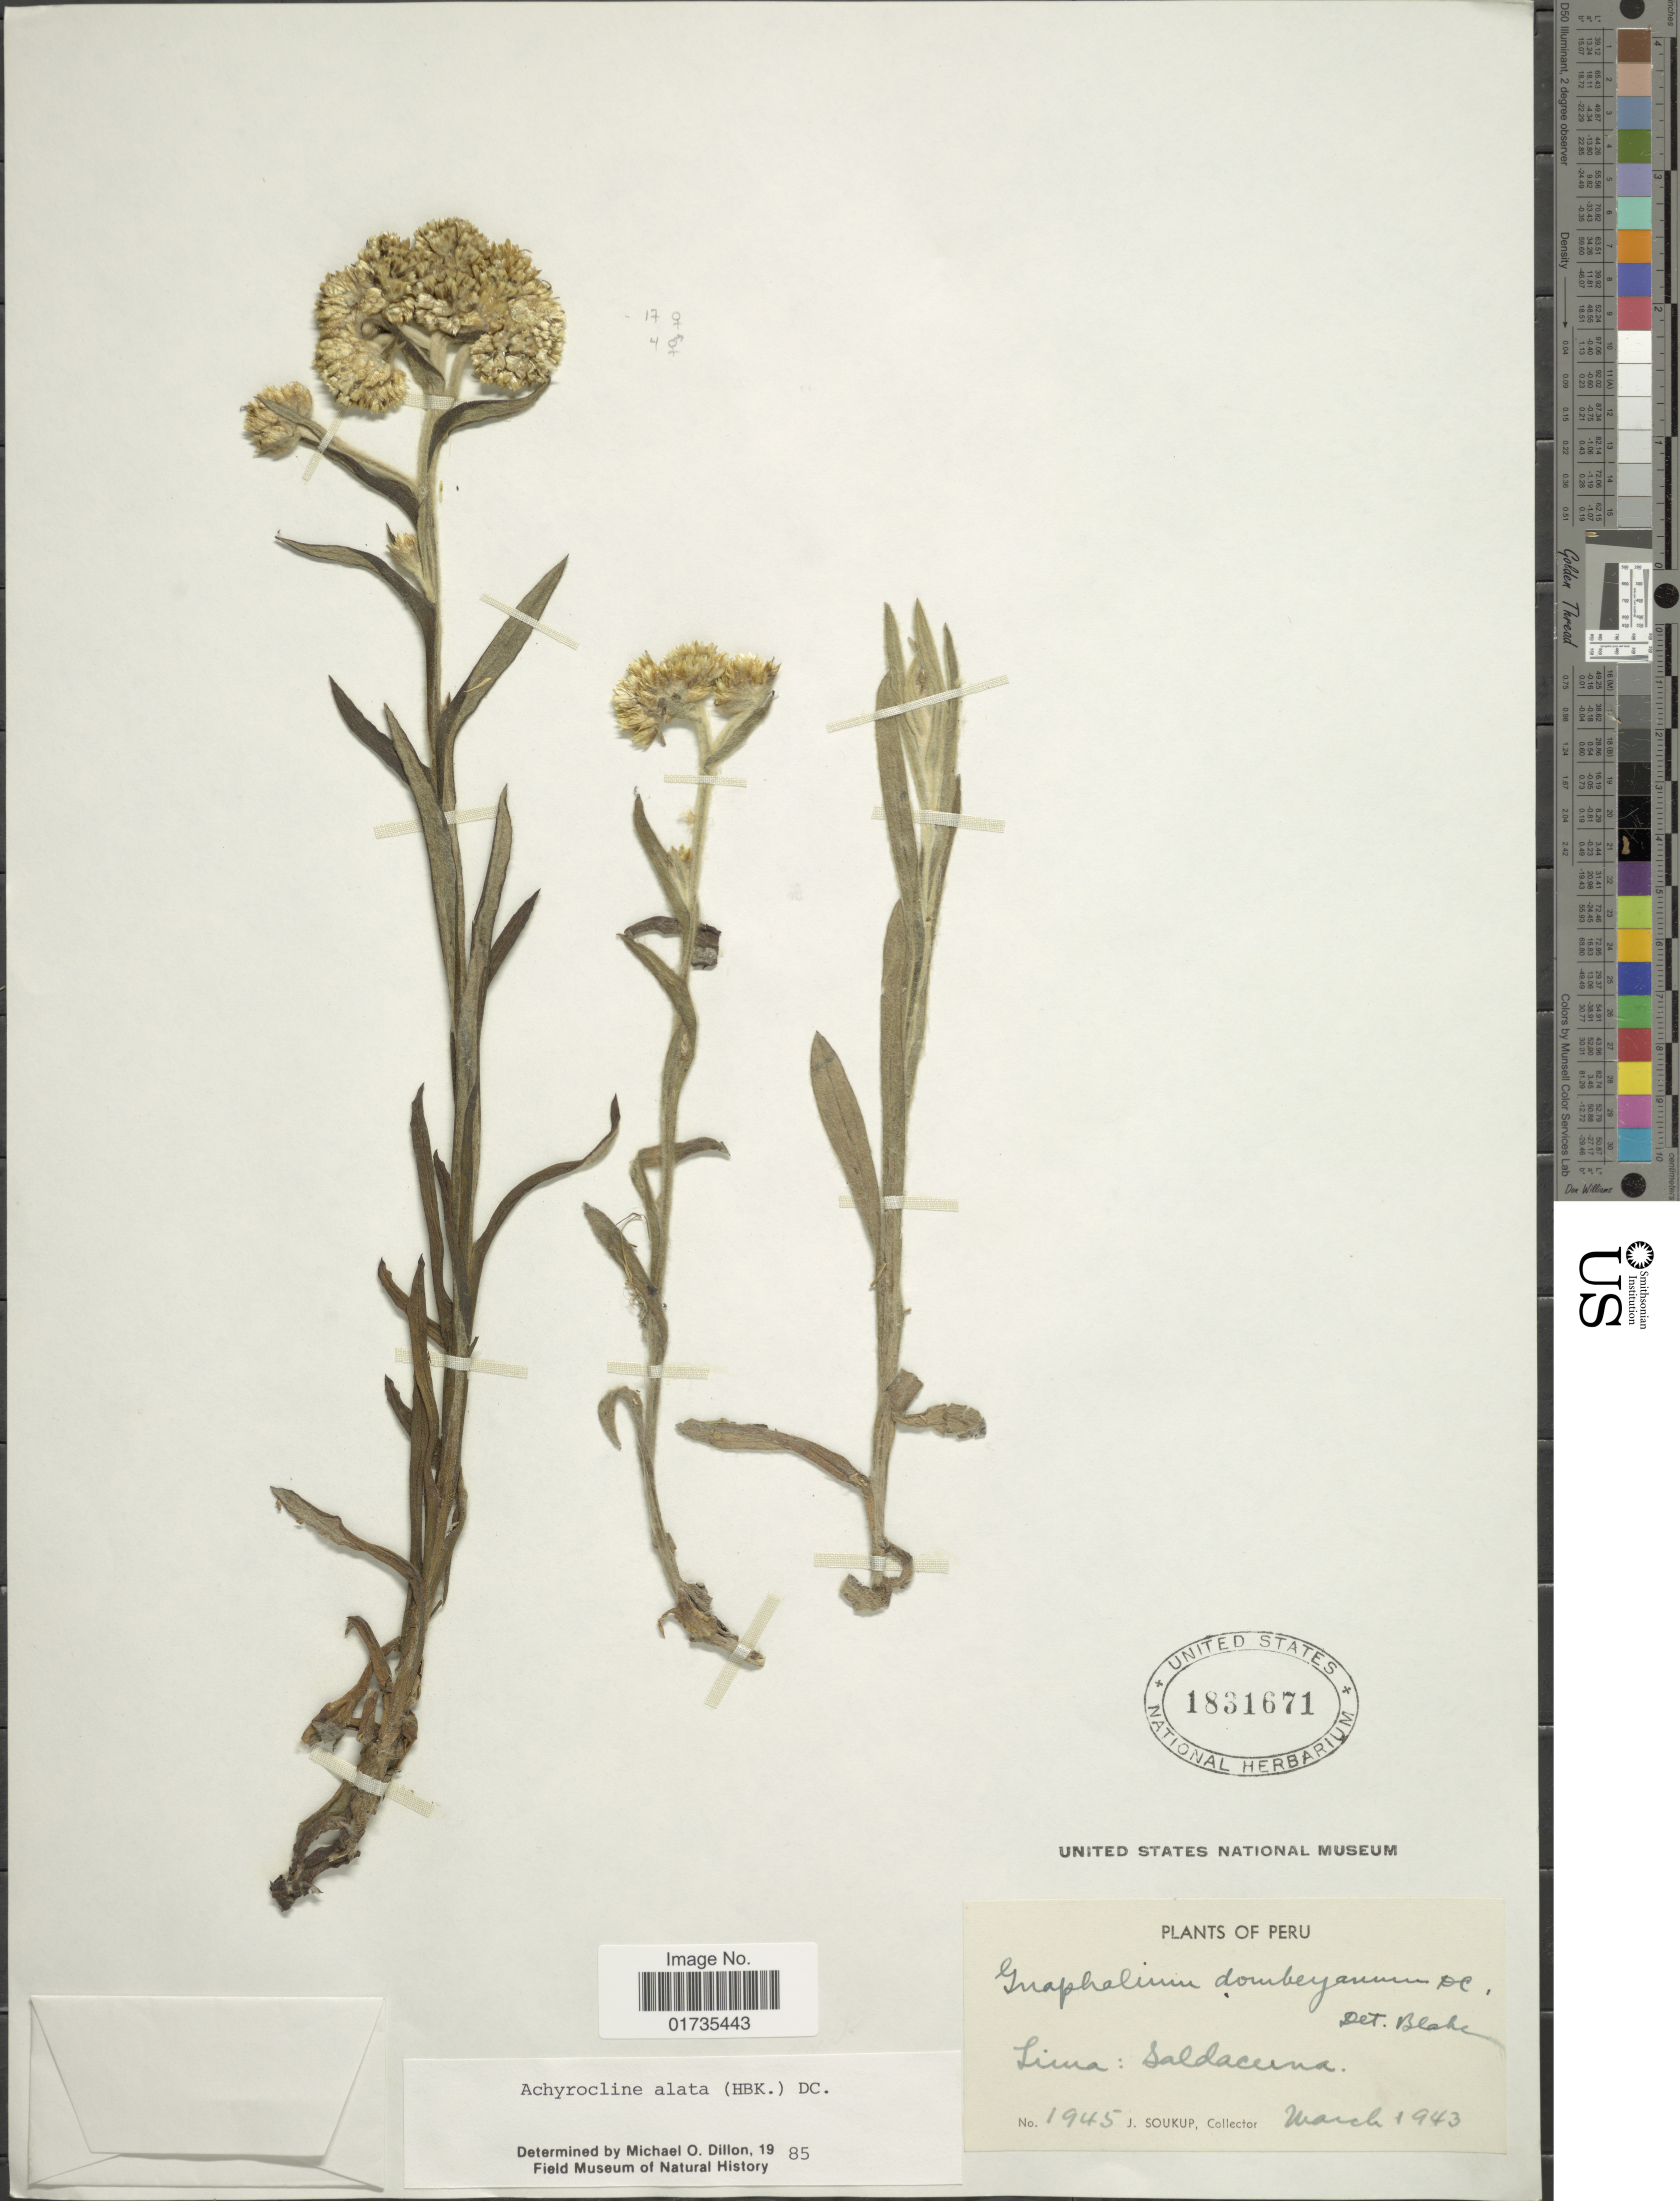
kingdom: Plantae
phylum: Tracheophyta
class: Magnoliopsida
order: Asterales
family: Asteraceae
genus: Achyrocline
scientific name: Achyrocline alata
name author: (Kunth) DC.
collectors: J. Soukup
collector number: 1945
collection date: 1943-03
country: Peru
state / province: Lima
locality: Peru. Lima: saldacuna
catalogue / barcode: US 1831671